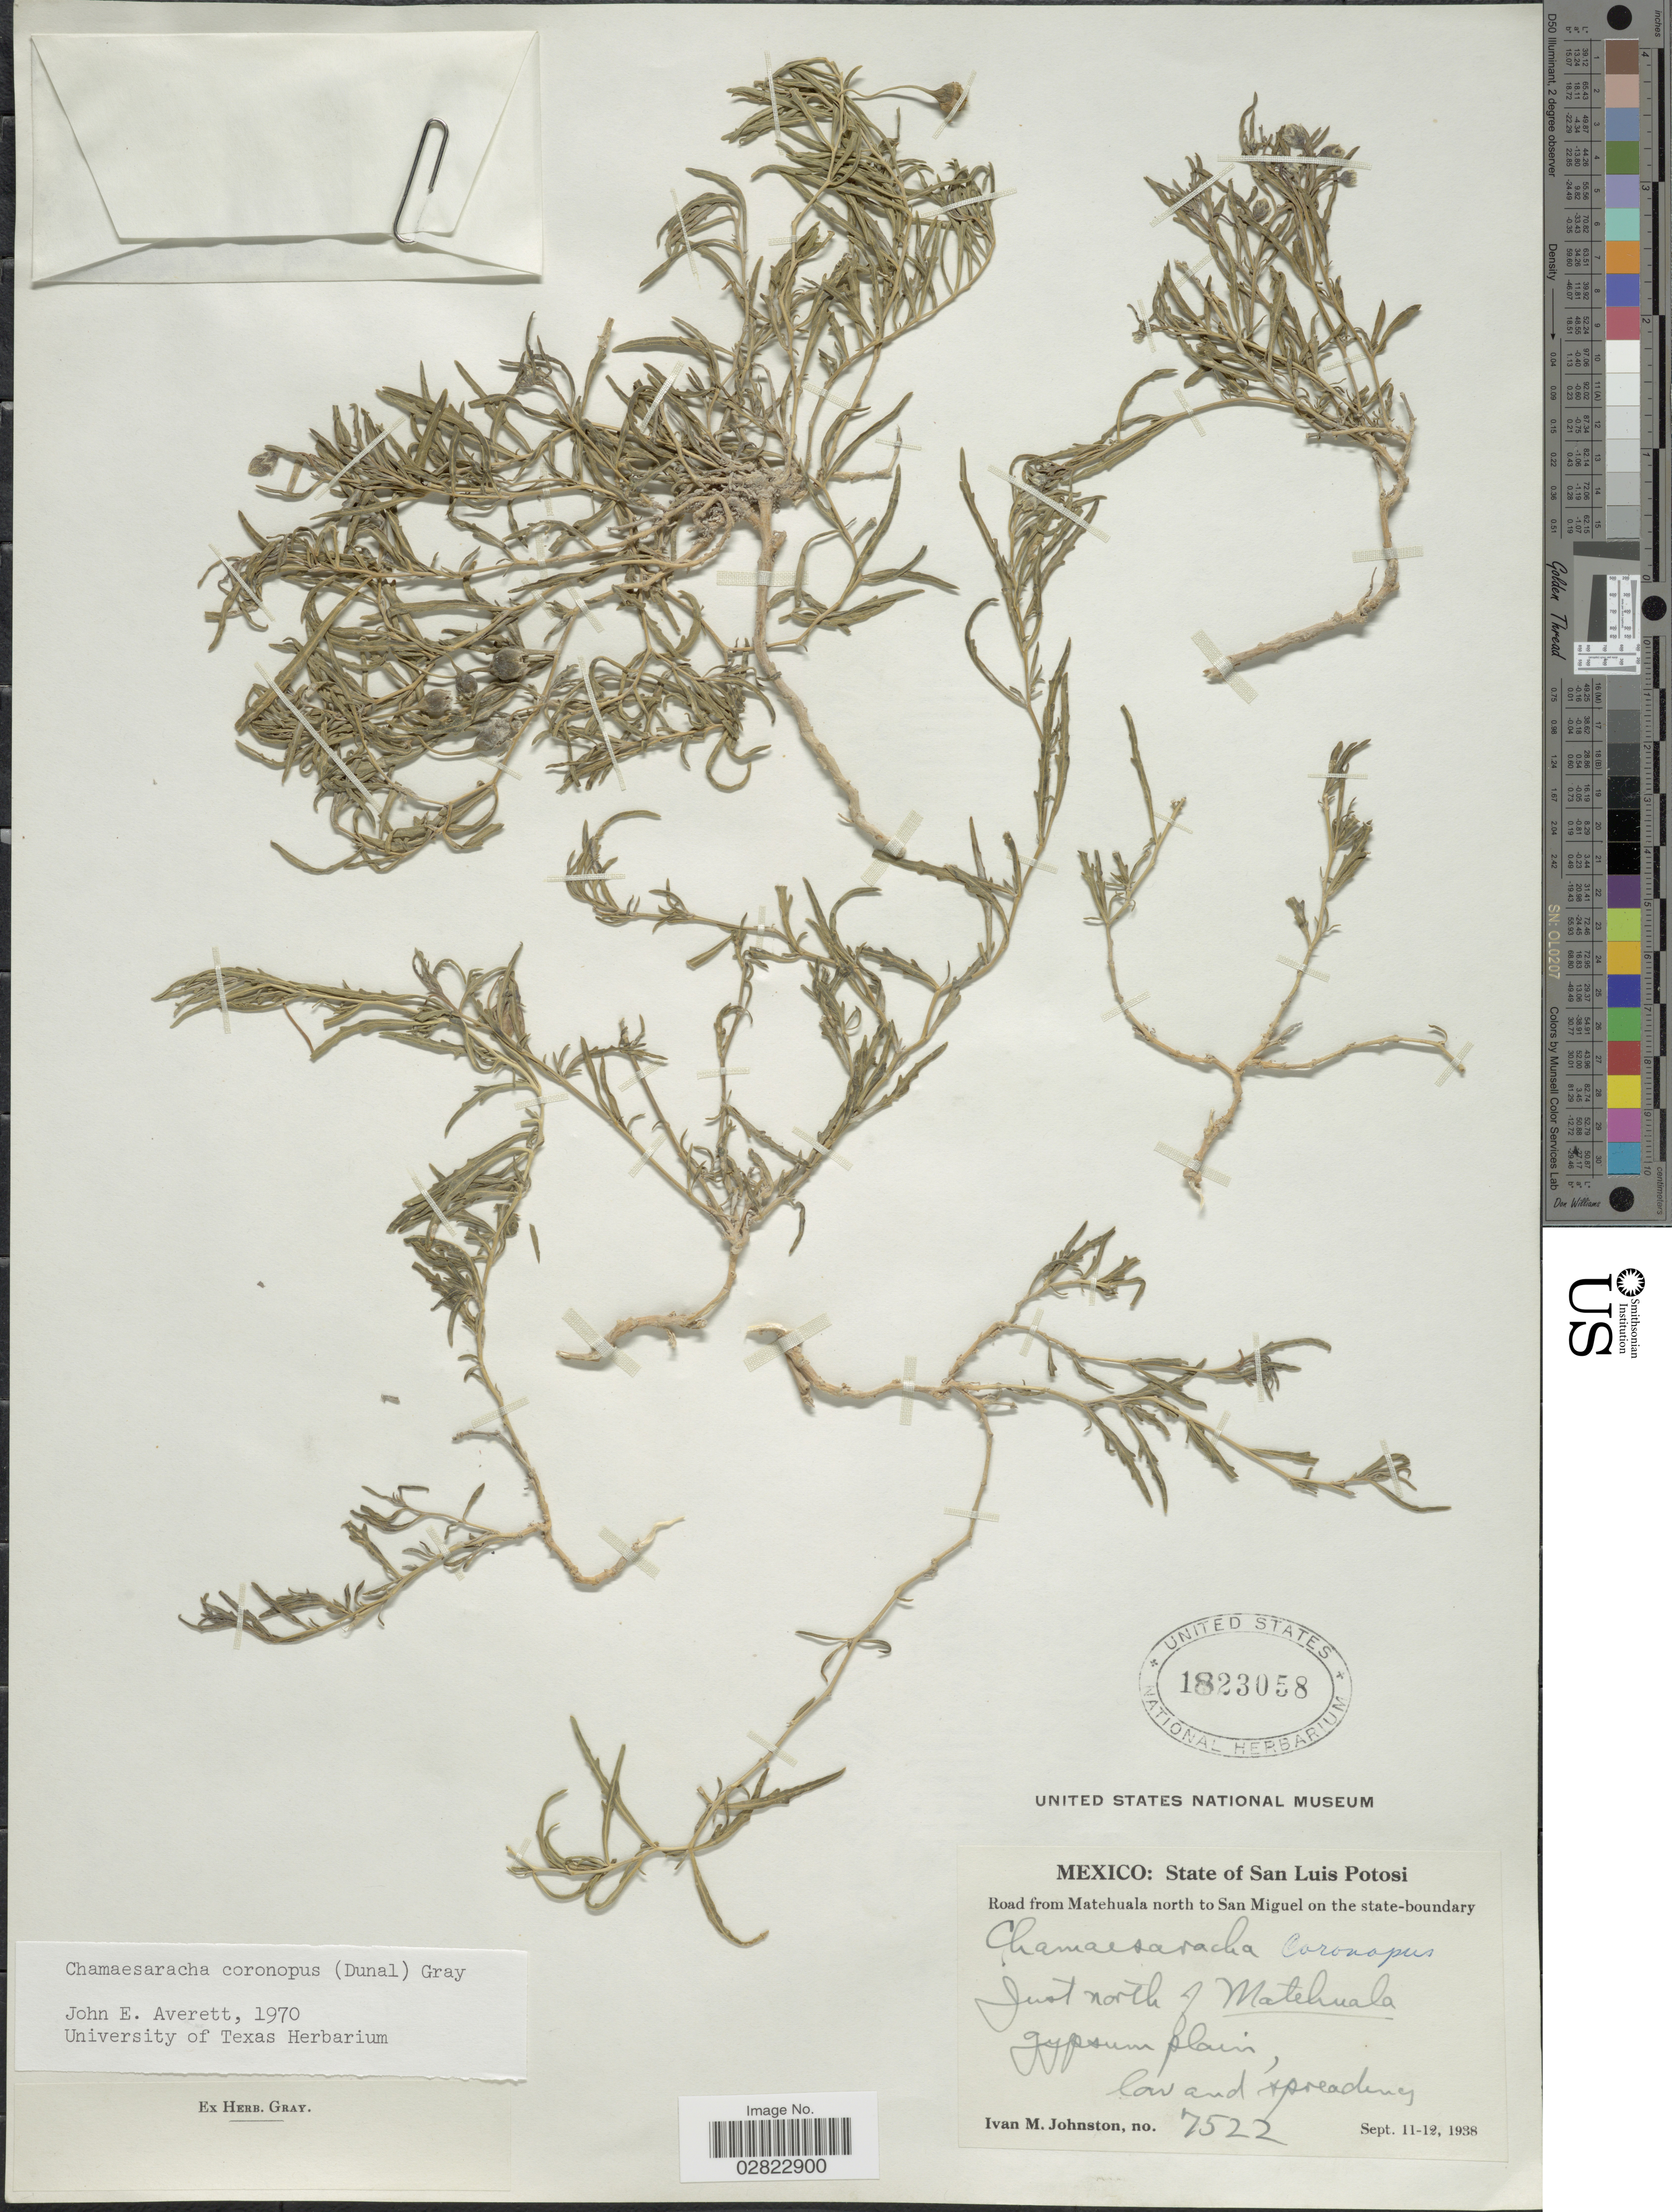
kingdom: Plantae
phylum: Tracheophyta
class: Magnoliopsida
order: Solanales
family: Solanaceae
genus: Chamaesaracha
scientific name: Chamaesaracha coronopus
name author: (Dunal) A. Gray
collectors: I.M. Johnston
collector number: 7522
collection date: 1938-09-11/1938-09-12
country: Mexico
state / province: San Luis Potosí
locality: Just North of Matehuala, gypsum plain.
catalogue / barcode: US 1823058